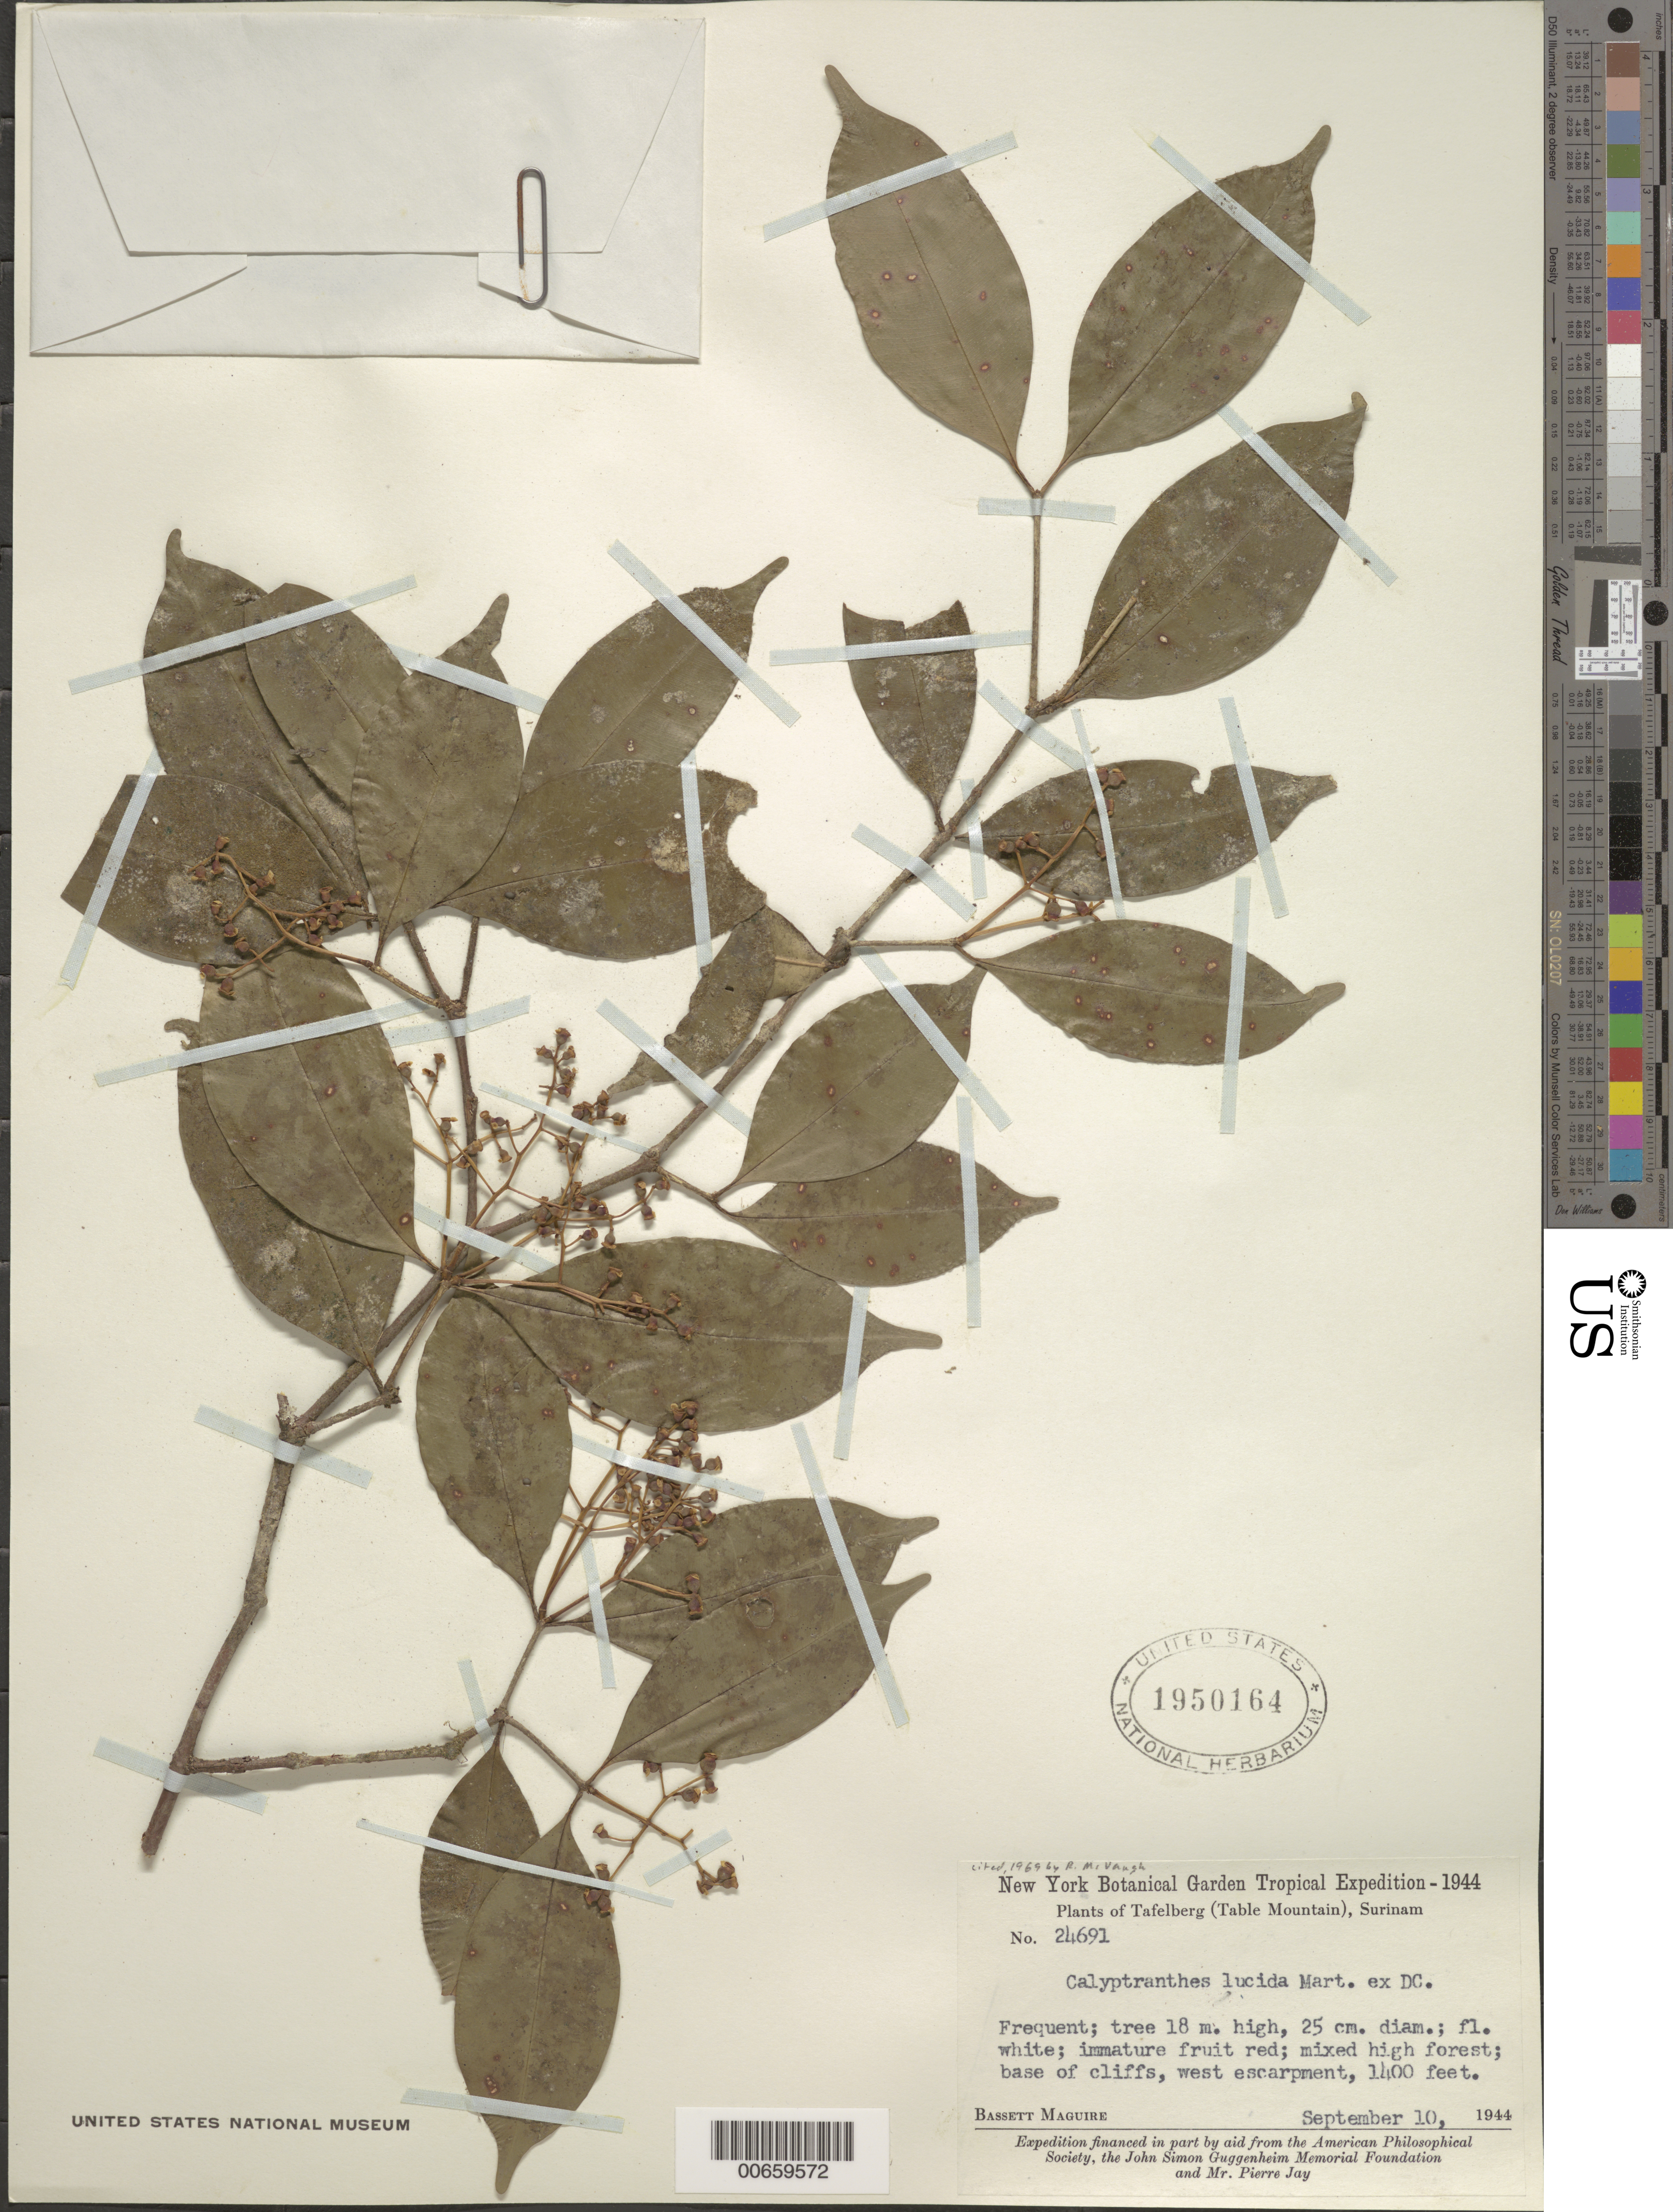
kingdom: Plantae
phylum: Tracheophyta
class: Magnoliopsida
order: Myrtales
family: Myrtaceae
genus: Myrcia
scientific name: Myrcia neolucida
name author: A.R. Lourenço & E. Lucas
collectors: B. Maguire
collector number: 24691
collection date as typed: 10-Sep-44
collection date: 1944-09-10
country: Suriname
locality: Tafelberg (Table Mountain), W escarpment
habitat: Mixed high forest, base of cliffs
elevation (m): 420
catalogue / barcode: US 1950164